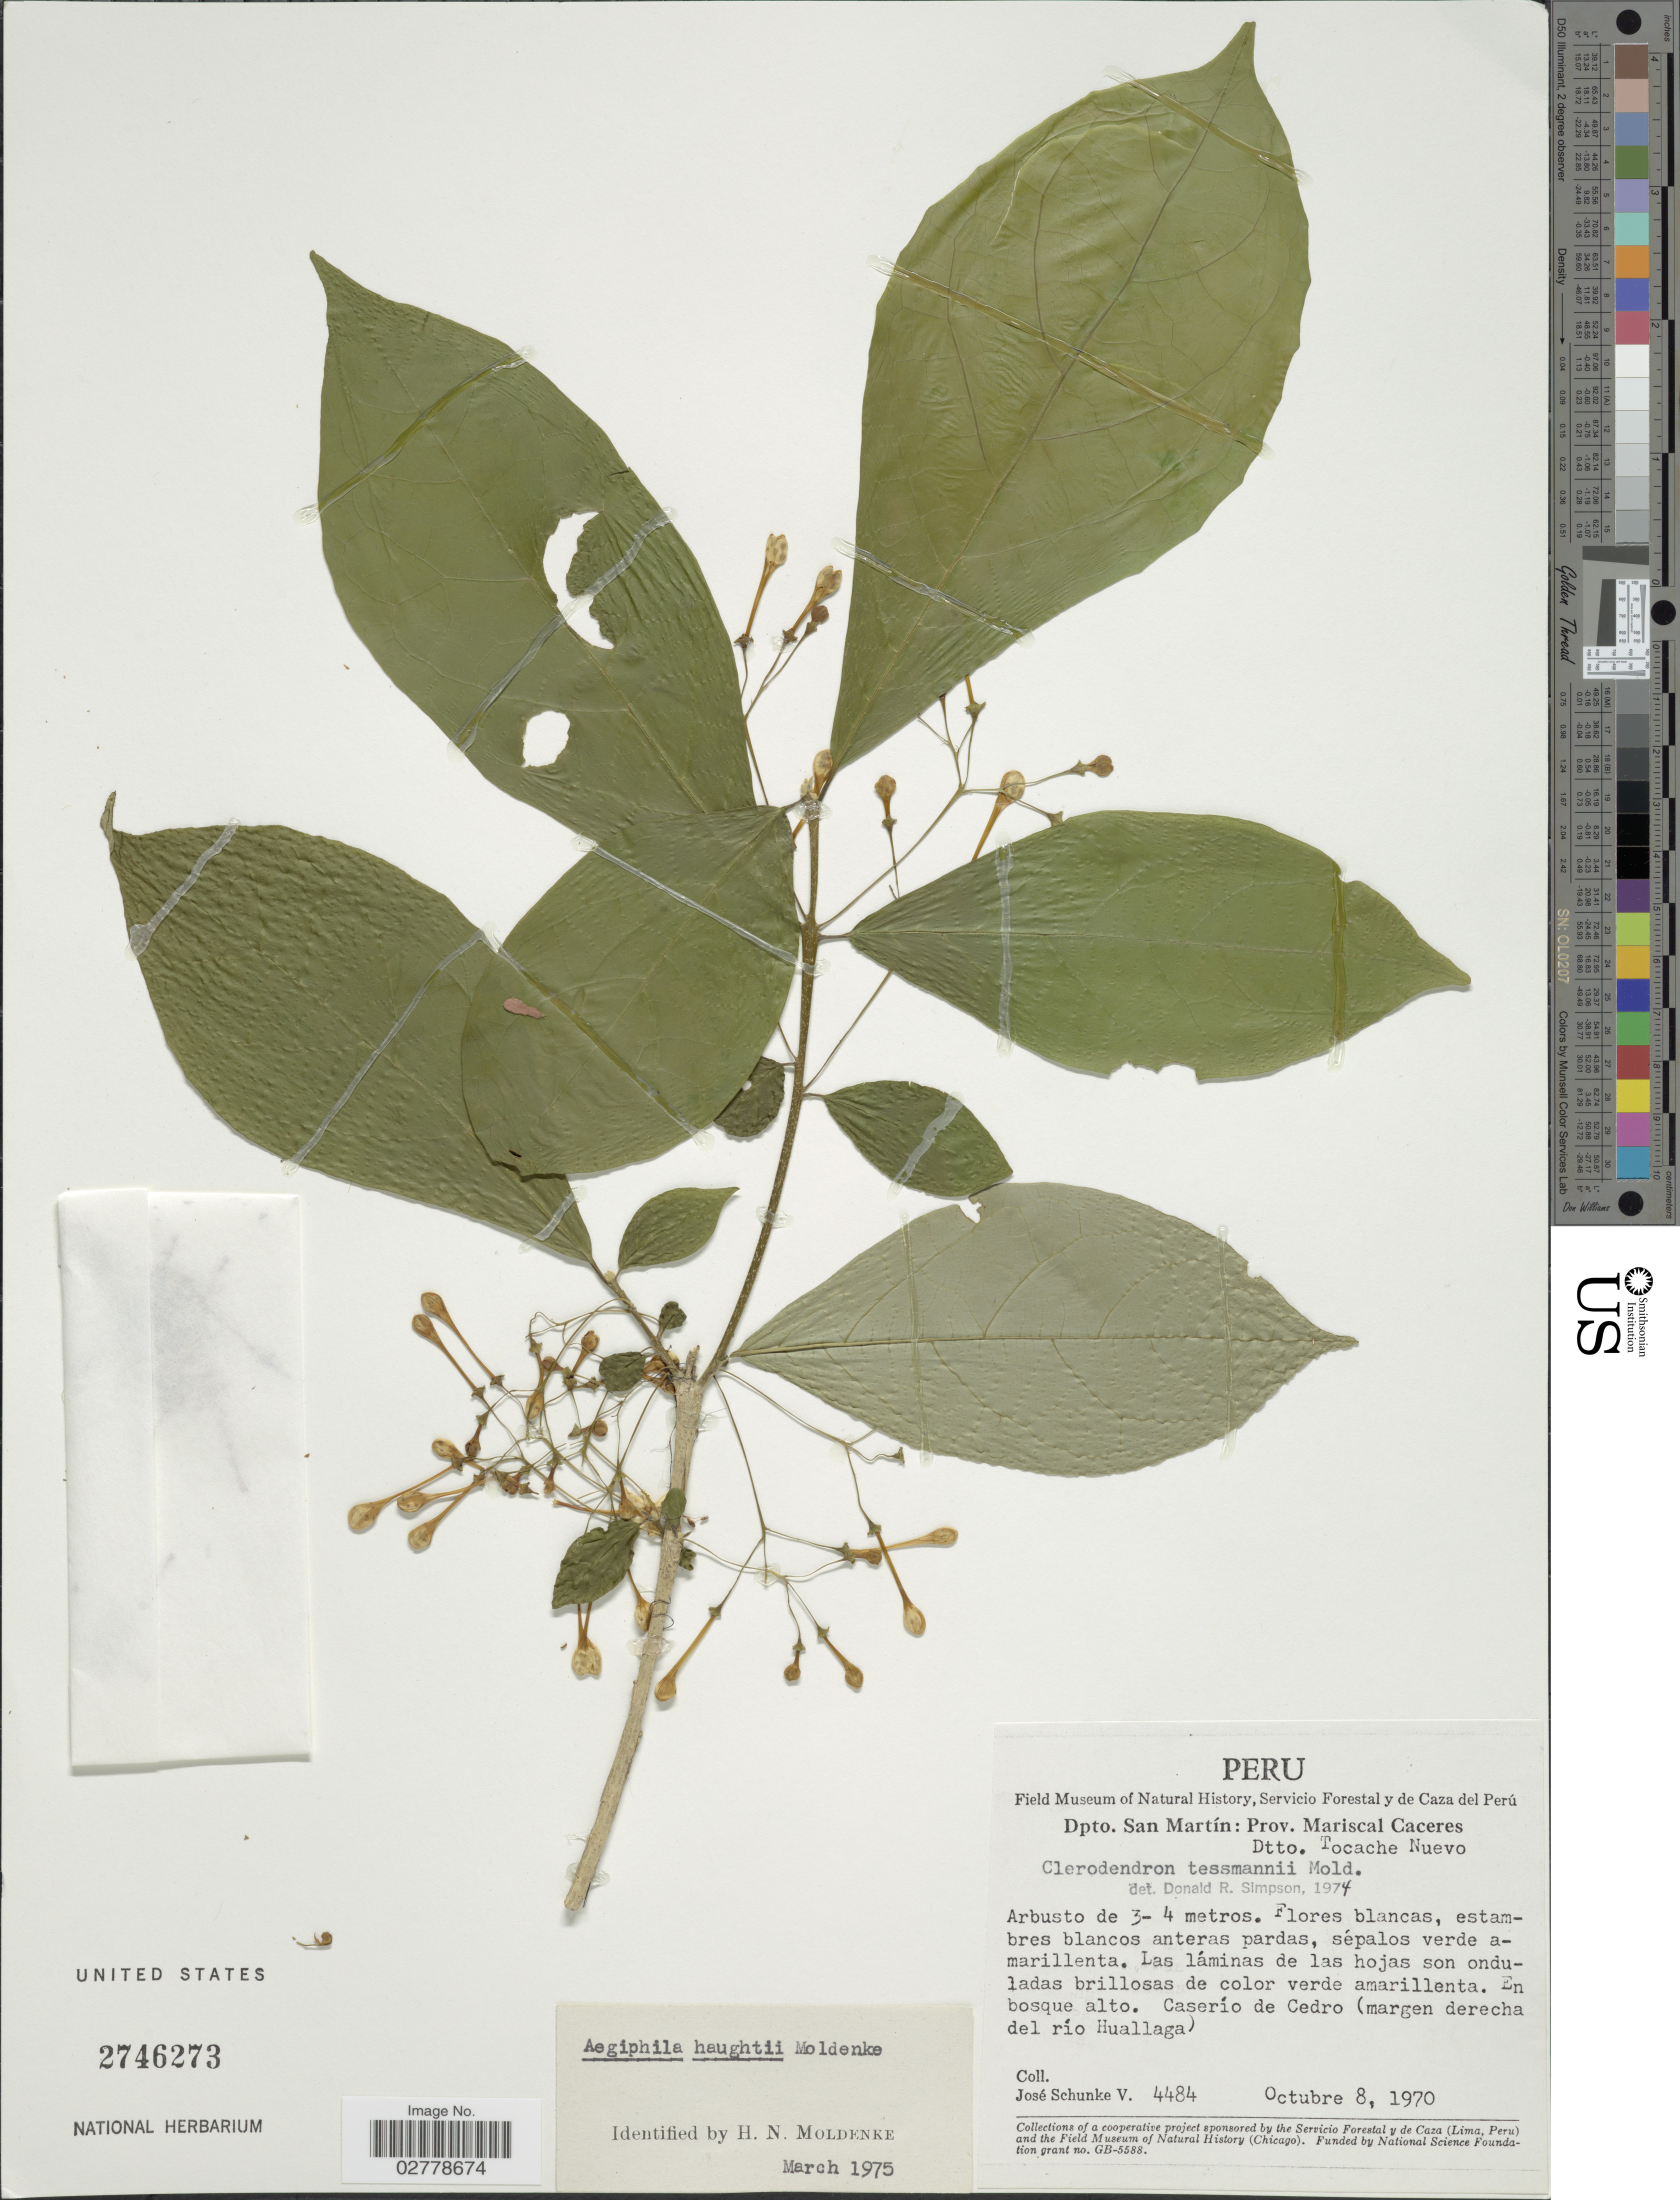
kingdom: Plantae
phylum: Tracheophyta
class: Magnoliopsida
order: Lamiales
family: Lamiaceae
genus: Aegiphila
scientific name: Aegiphila haughtii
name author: Moldenke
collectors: J. Schunke Vigo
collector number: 4484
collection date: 1970-10-08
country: Peru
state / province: San Martín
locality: Dpto. San Martín: Prov. Mariscal Caceres. Dtto. Tocache Nuevo. Caserío de Cedro (margen derecha del río Huallaga).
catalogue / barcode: US 2746273